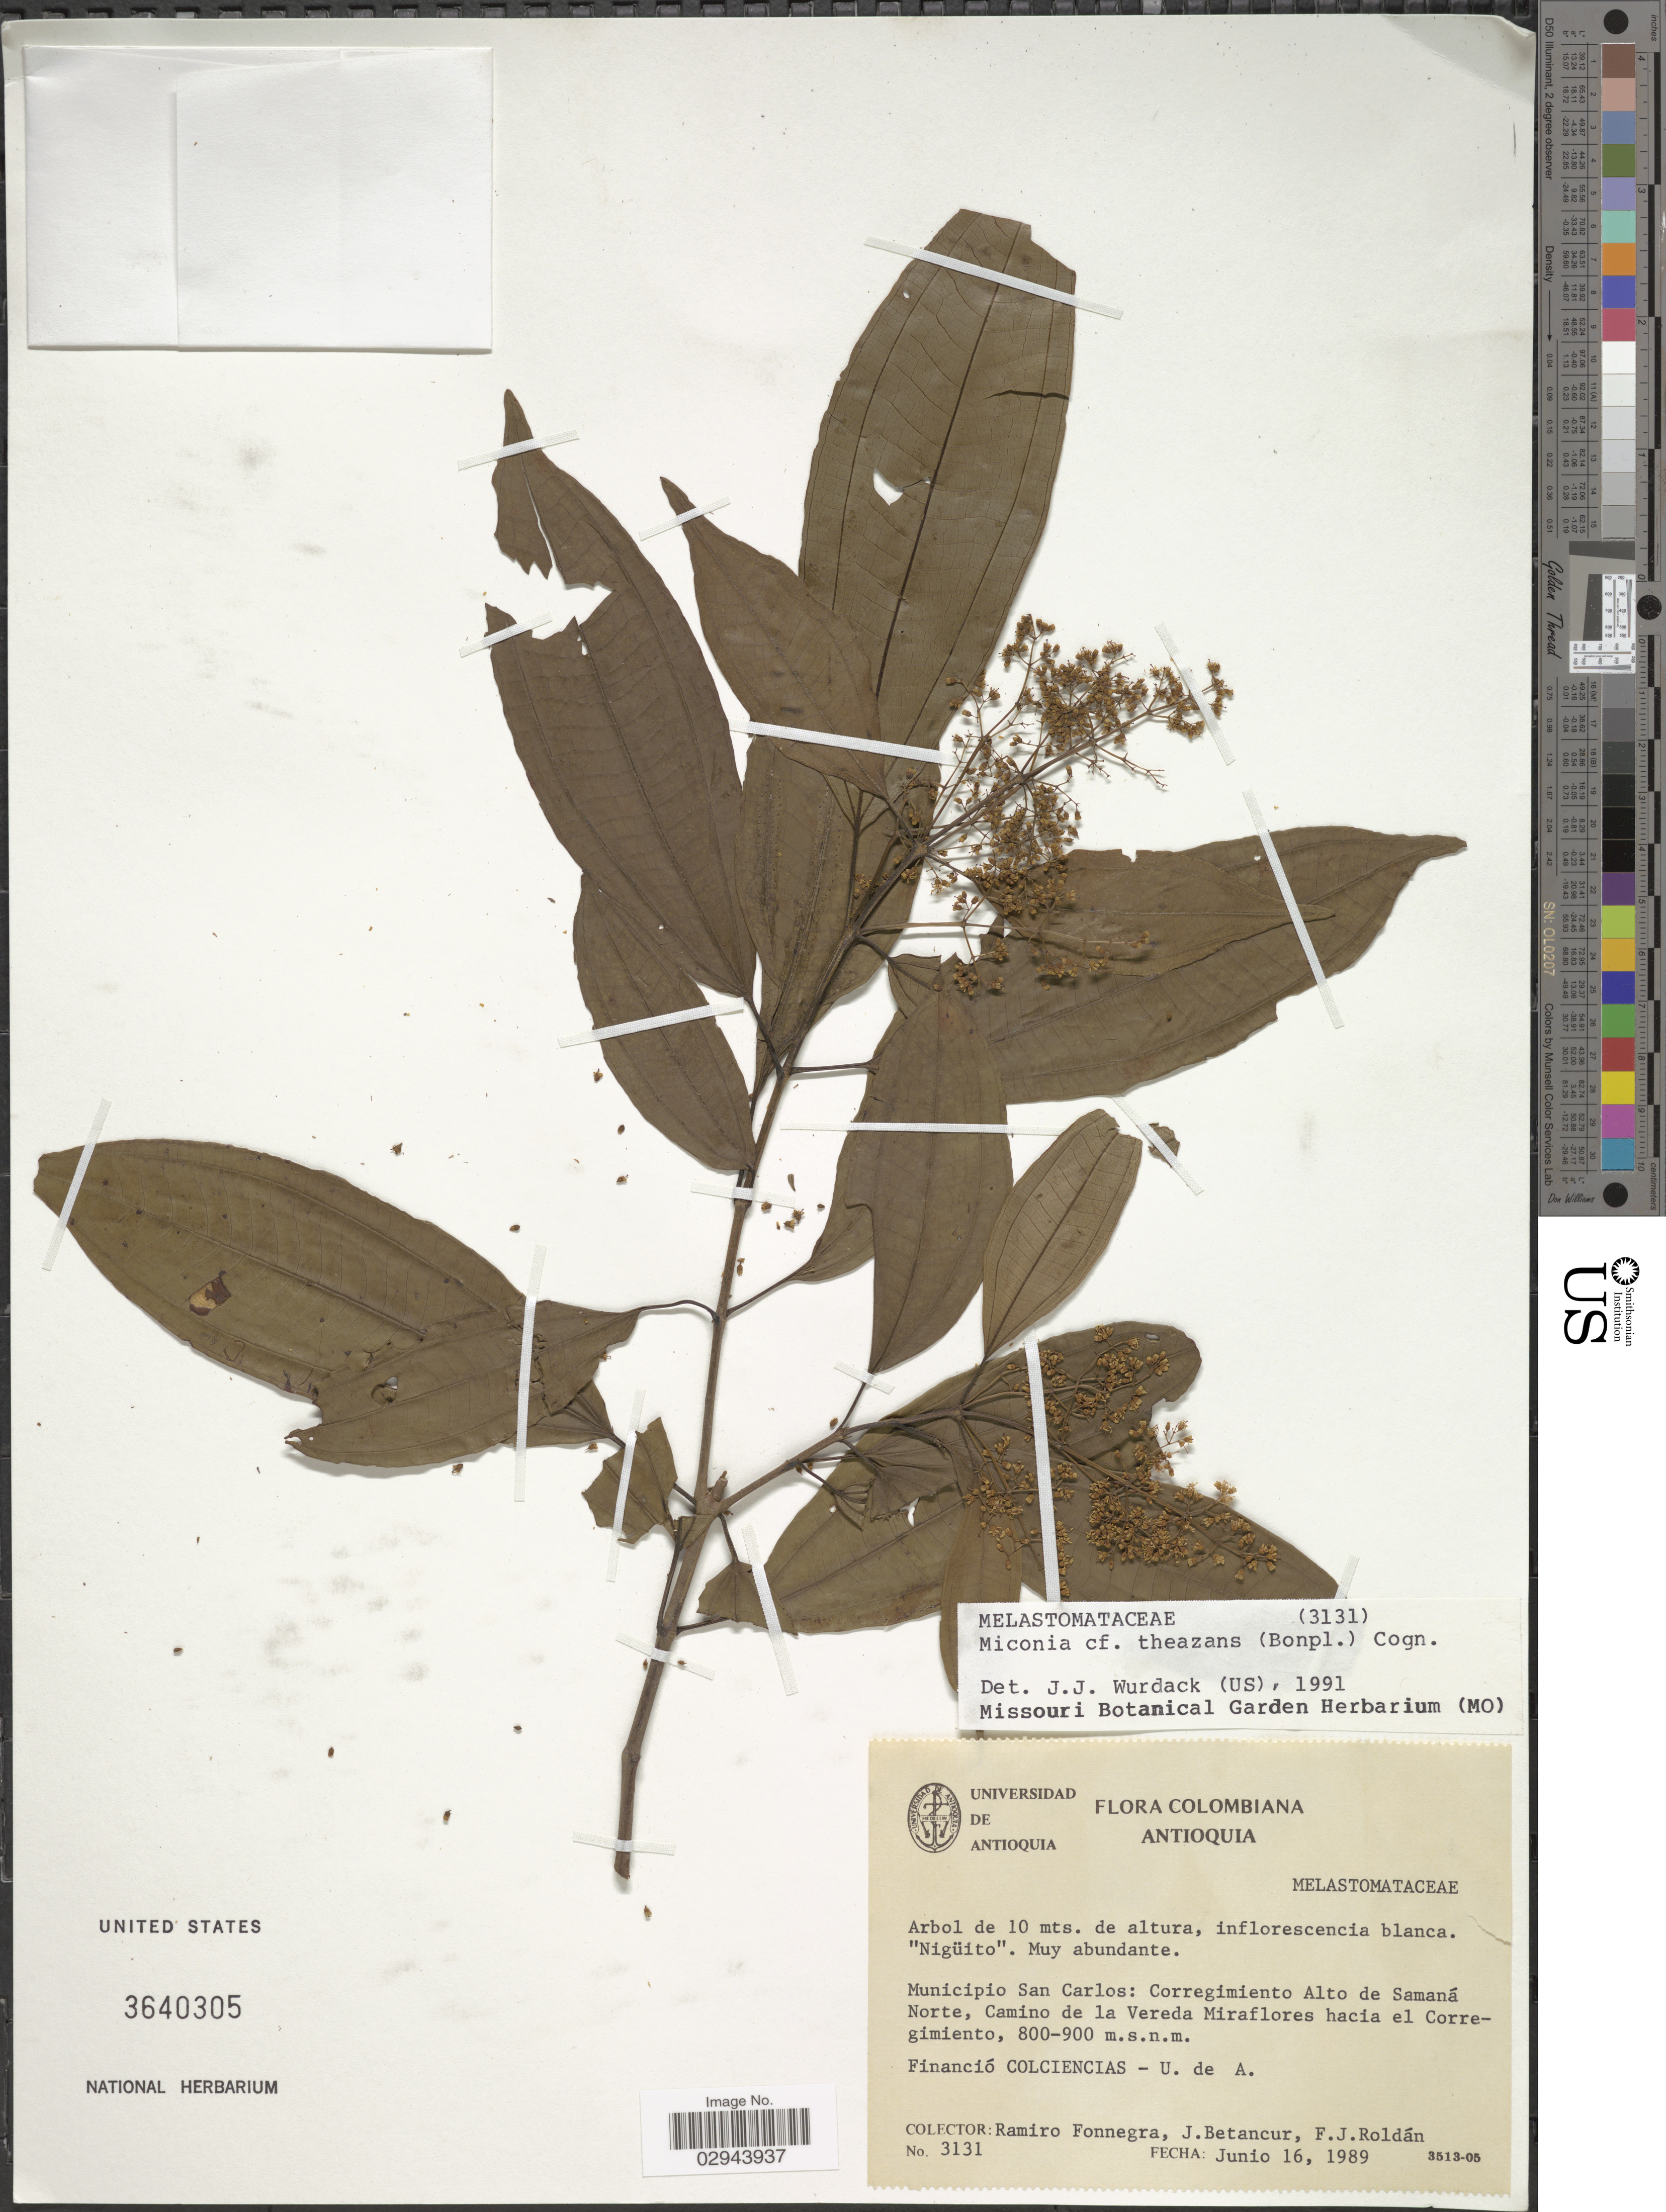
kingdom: Plantae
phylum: Tracheophyta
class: Magnoliopsida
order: Myrtales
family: Melastomataceae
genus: Miconia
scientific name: Miconia theizans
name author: (Bonpl.) Cogn.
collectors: R. Fonnegra G., J. Betancur & F. J. Roldán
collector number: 3131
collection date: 1989-06-16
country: Colombia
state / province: Antioquia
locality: Municipio San Carlos, Corregimiento Alto de Samaná Norte, Camino de la Vereda Miraflores hacia el Corregimiento.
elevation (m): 800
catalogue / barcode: US 3640305